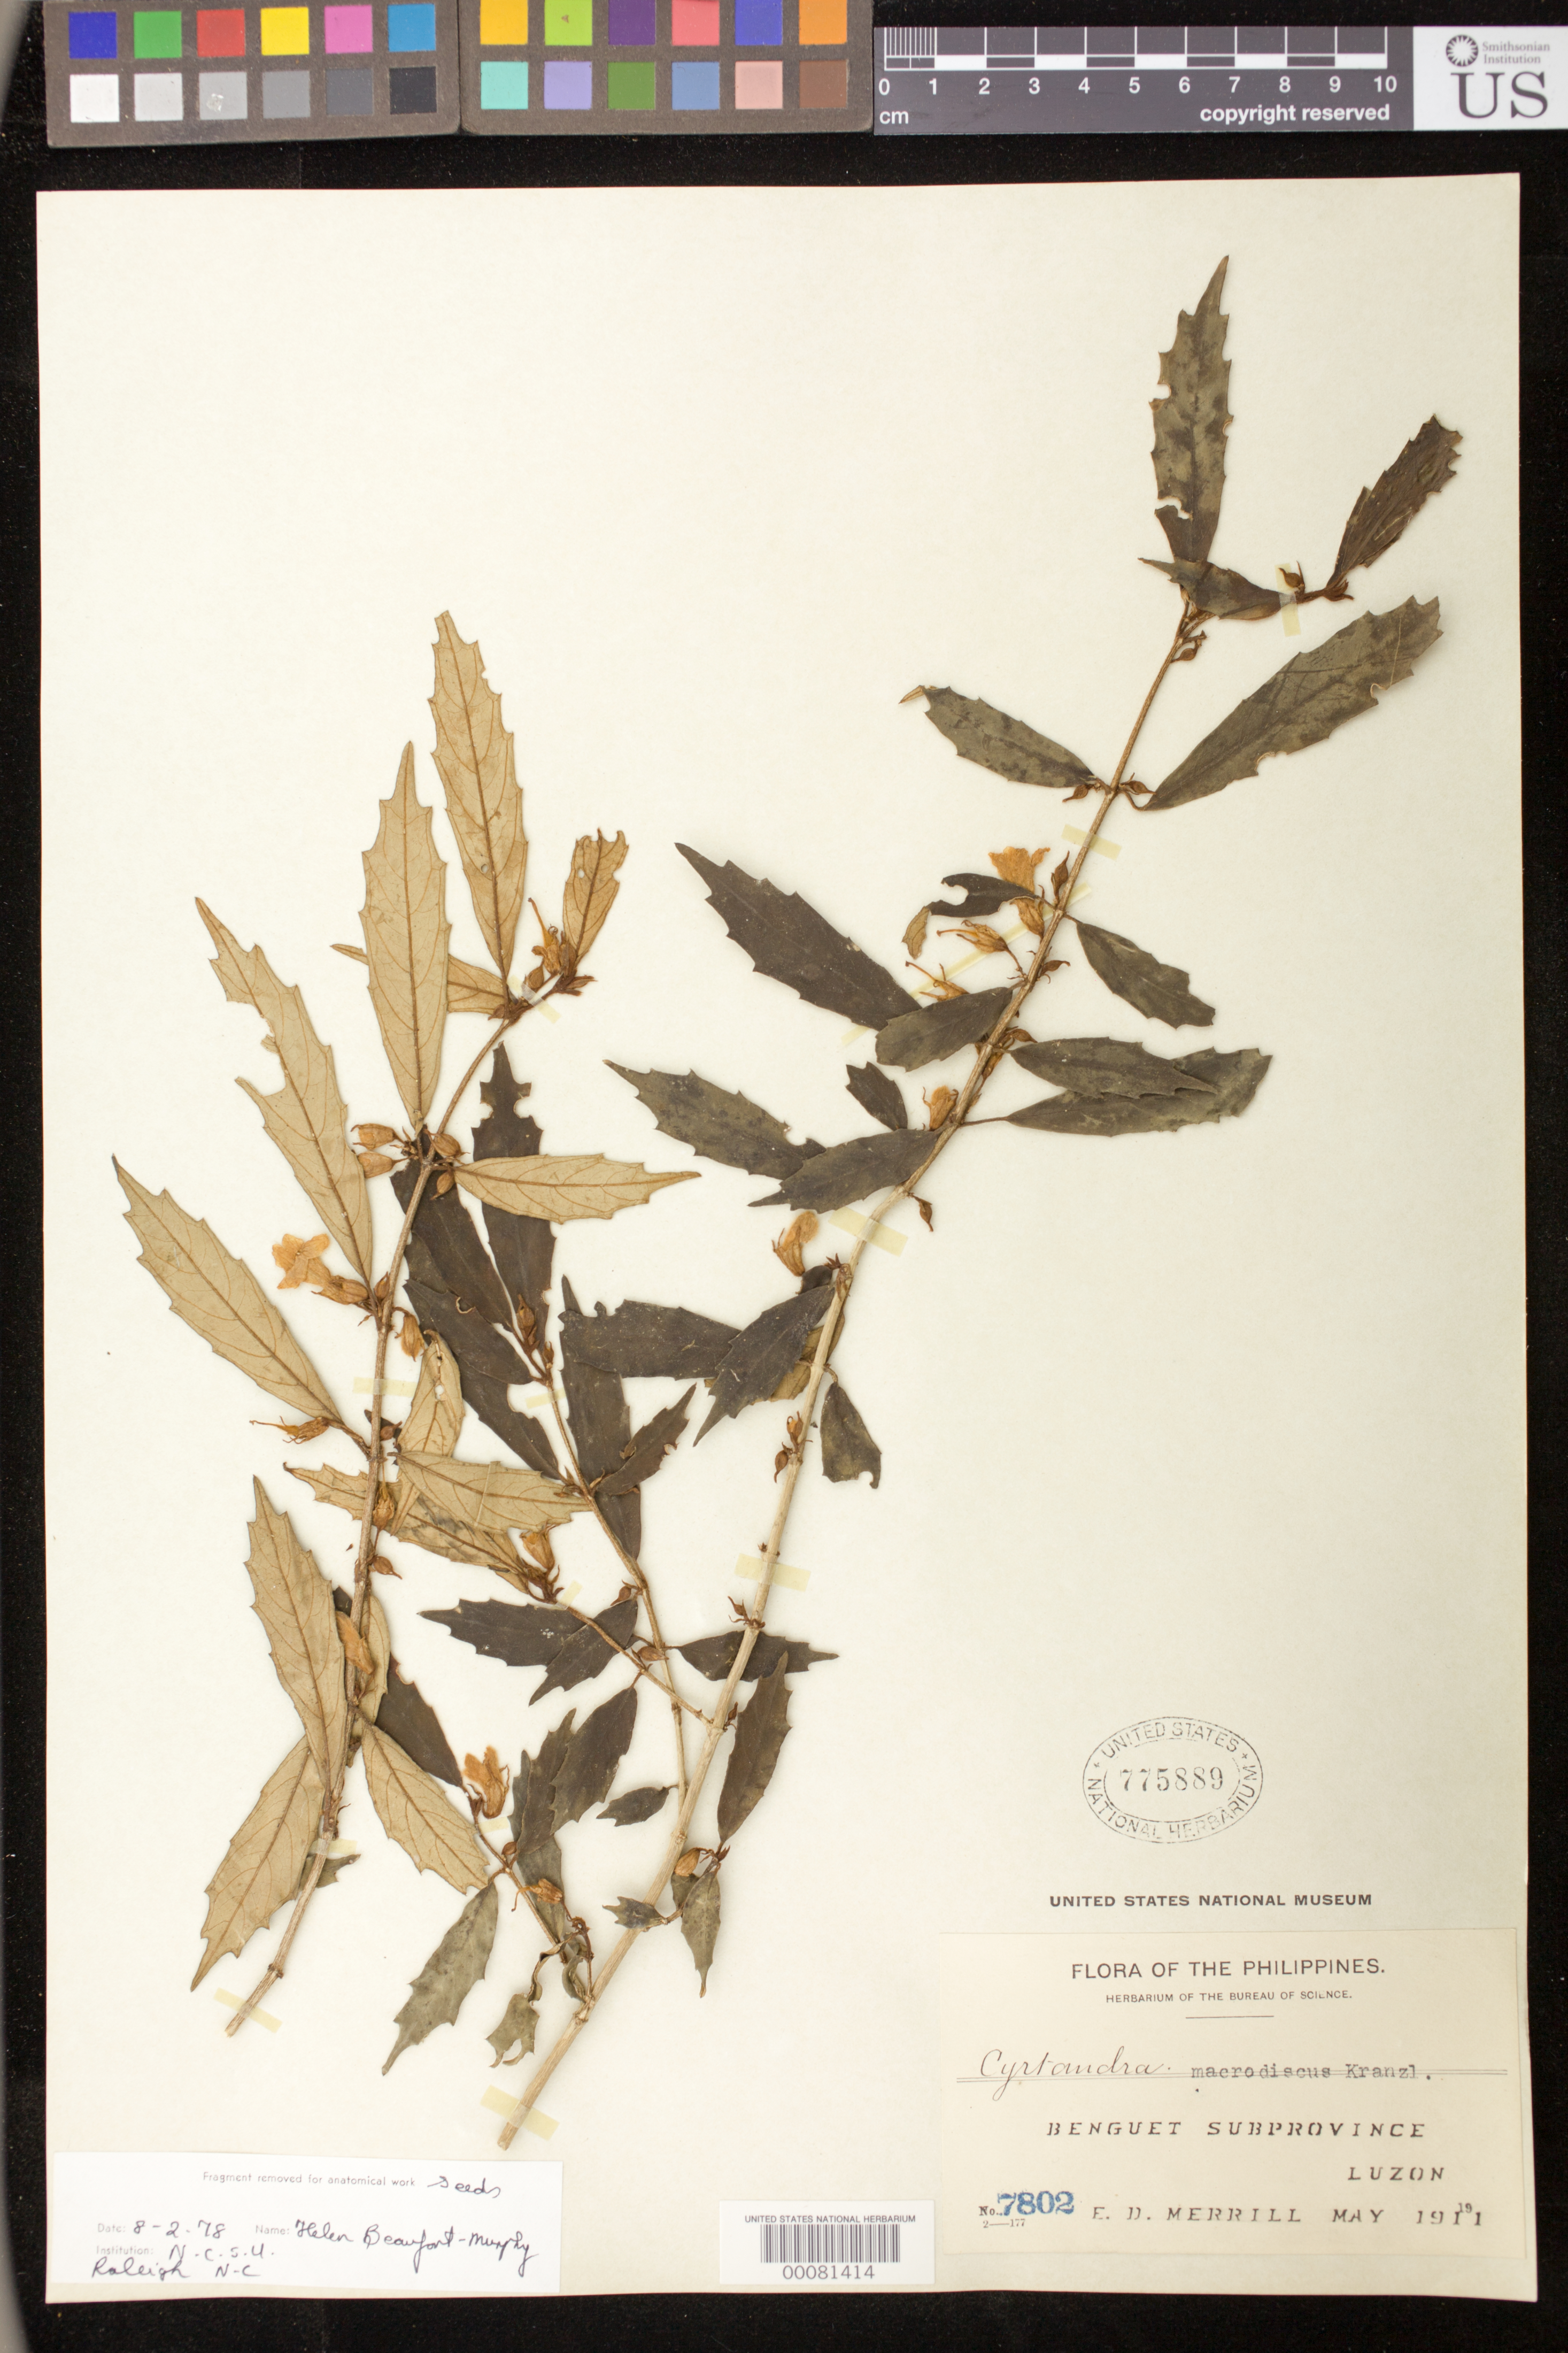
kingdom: Plantae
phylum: Tracheophyta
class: Magnoliopsida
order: Lamiales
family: Gesneriaceae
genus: Cyrtandra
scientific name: Cyrtandra macrodiscus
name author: Kraenzl.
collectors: E. Merrill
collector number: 7802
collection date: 1911-05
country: Philippines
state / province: Cordillera (Administrative Region)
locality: Benguet Subprovince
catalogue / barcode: US 775889